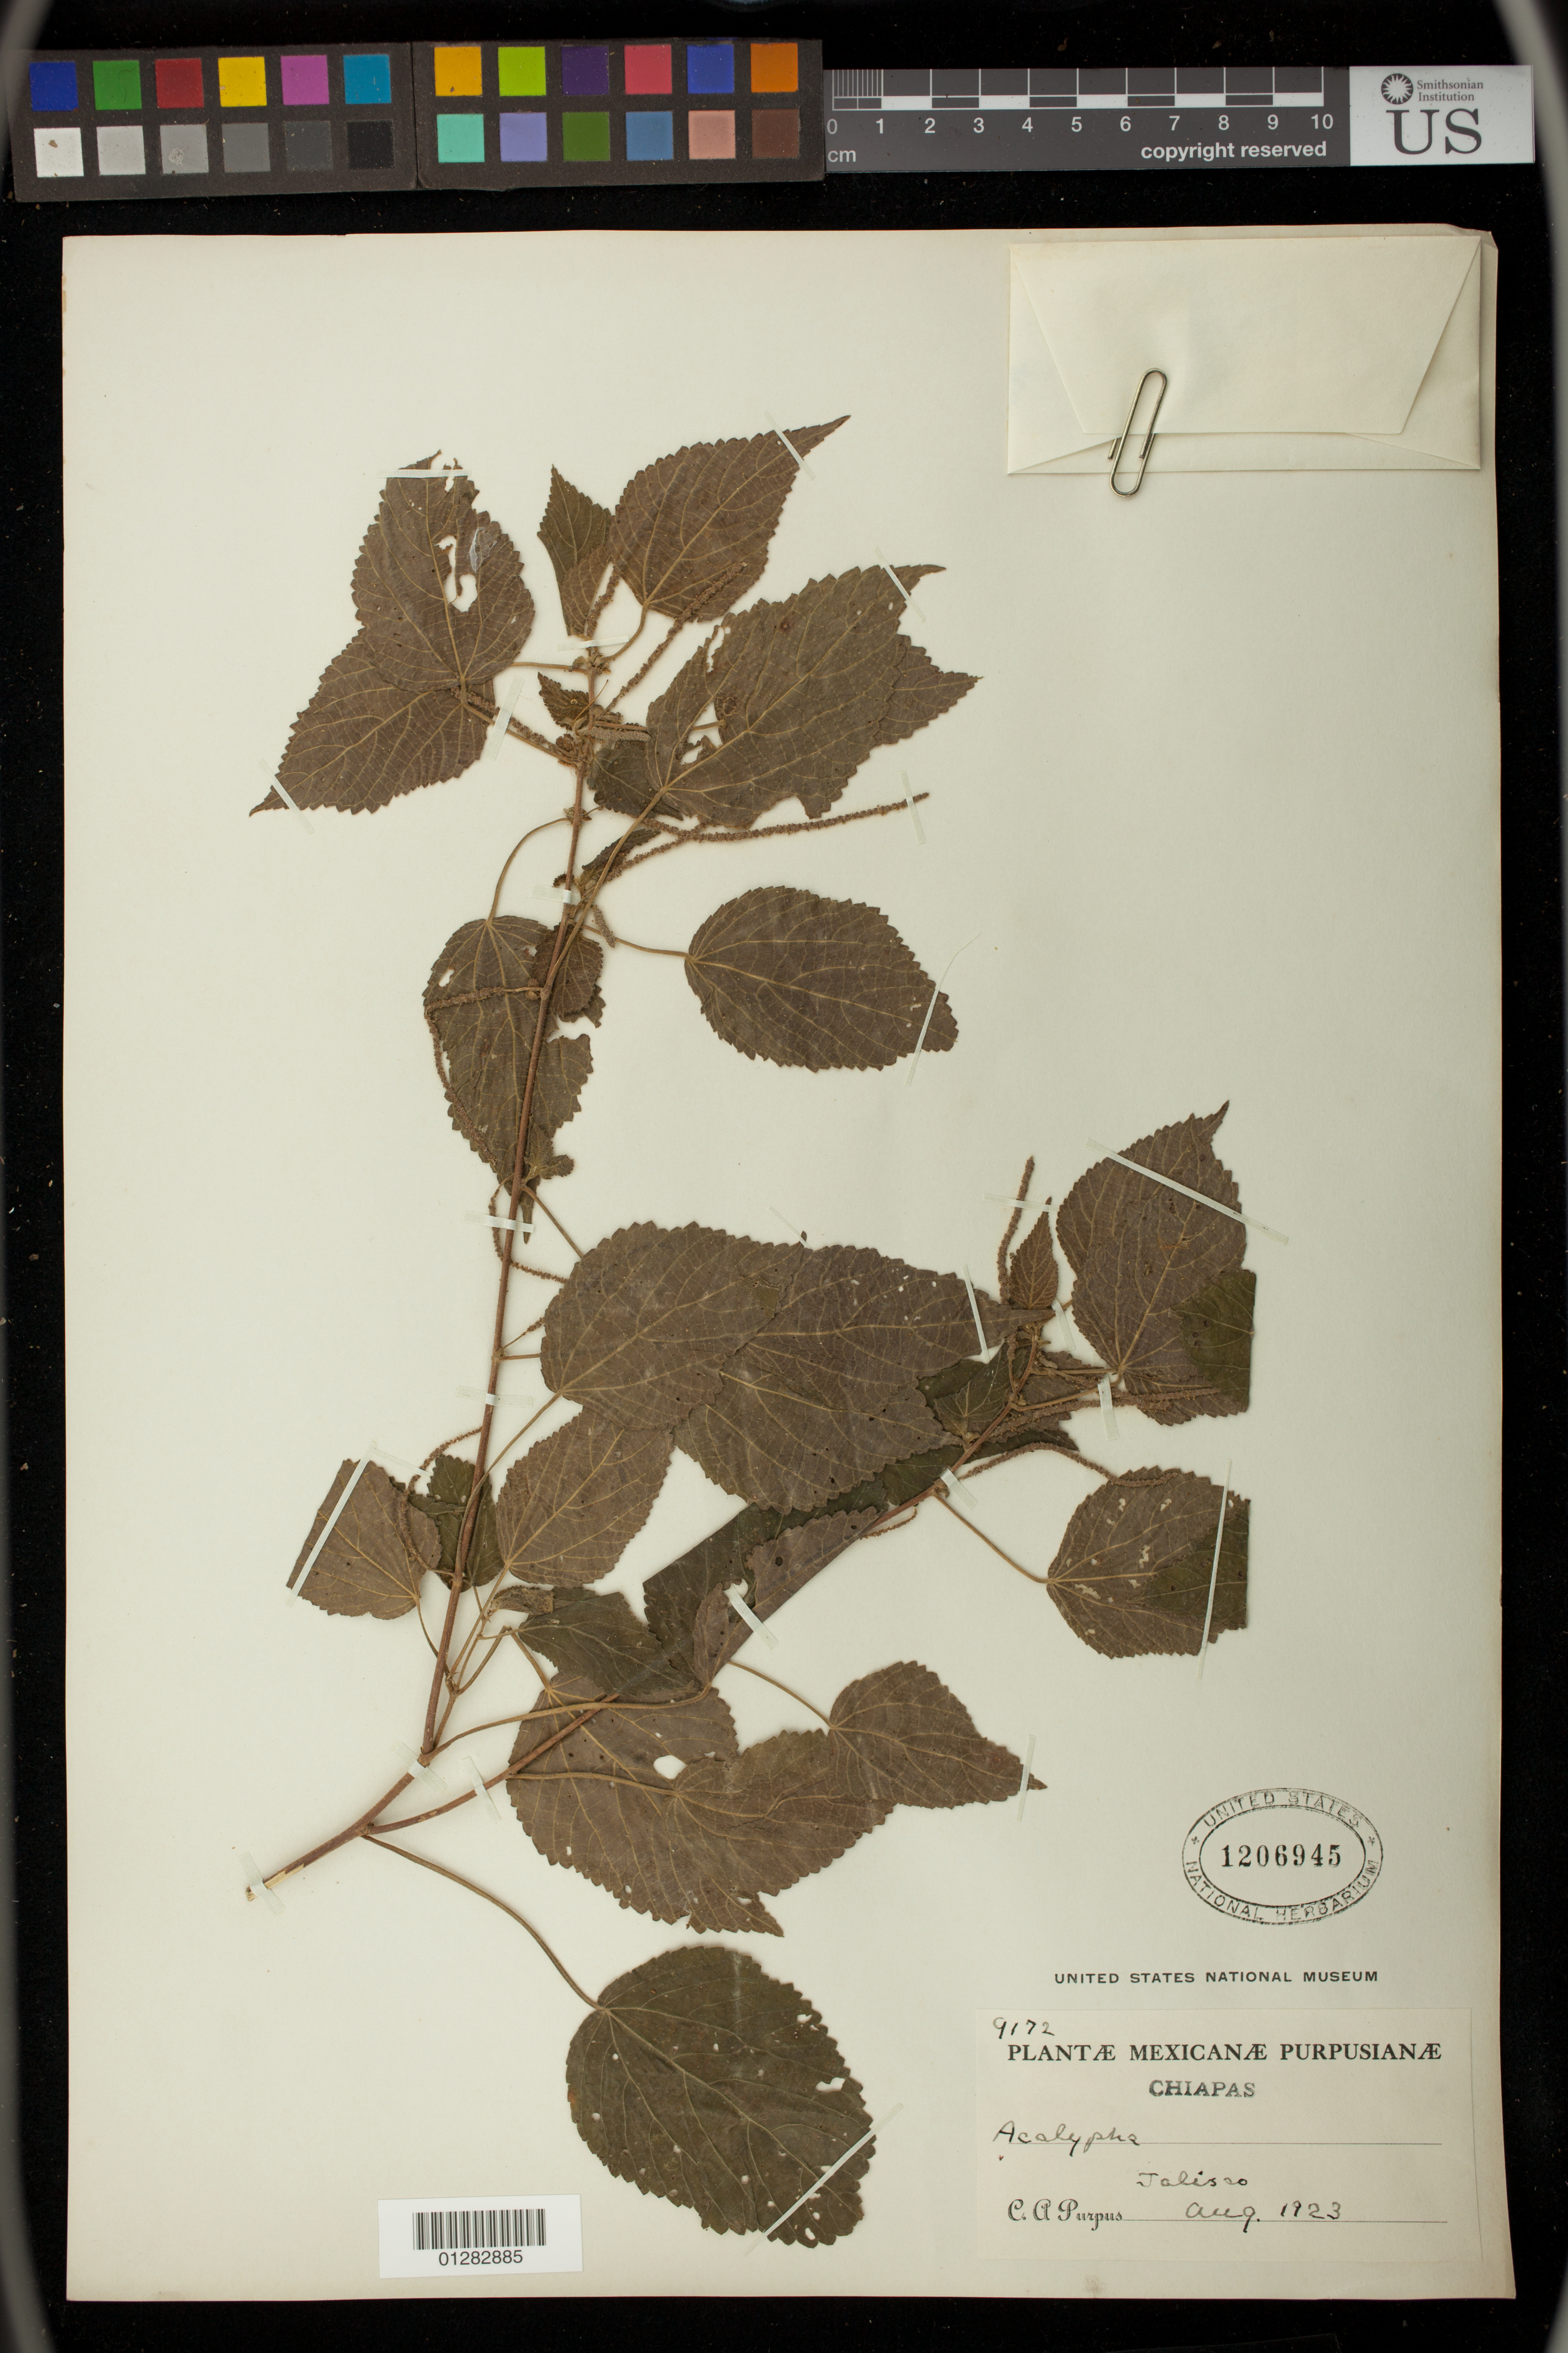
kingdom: Plantae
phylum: Tracheophyta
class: Magnoliopsida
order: Malpighiales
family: Euphorbiaceae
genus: Acalypha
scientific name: Acalypha sp.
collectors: C. A. Purpus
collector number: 9172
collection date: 1923-08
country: Mexico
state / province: Chiapas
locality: Jalisco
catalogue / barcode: US 1206945